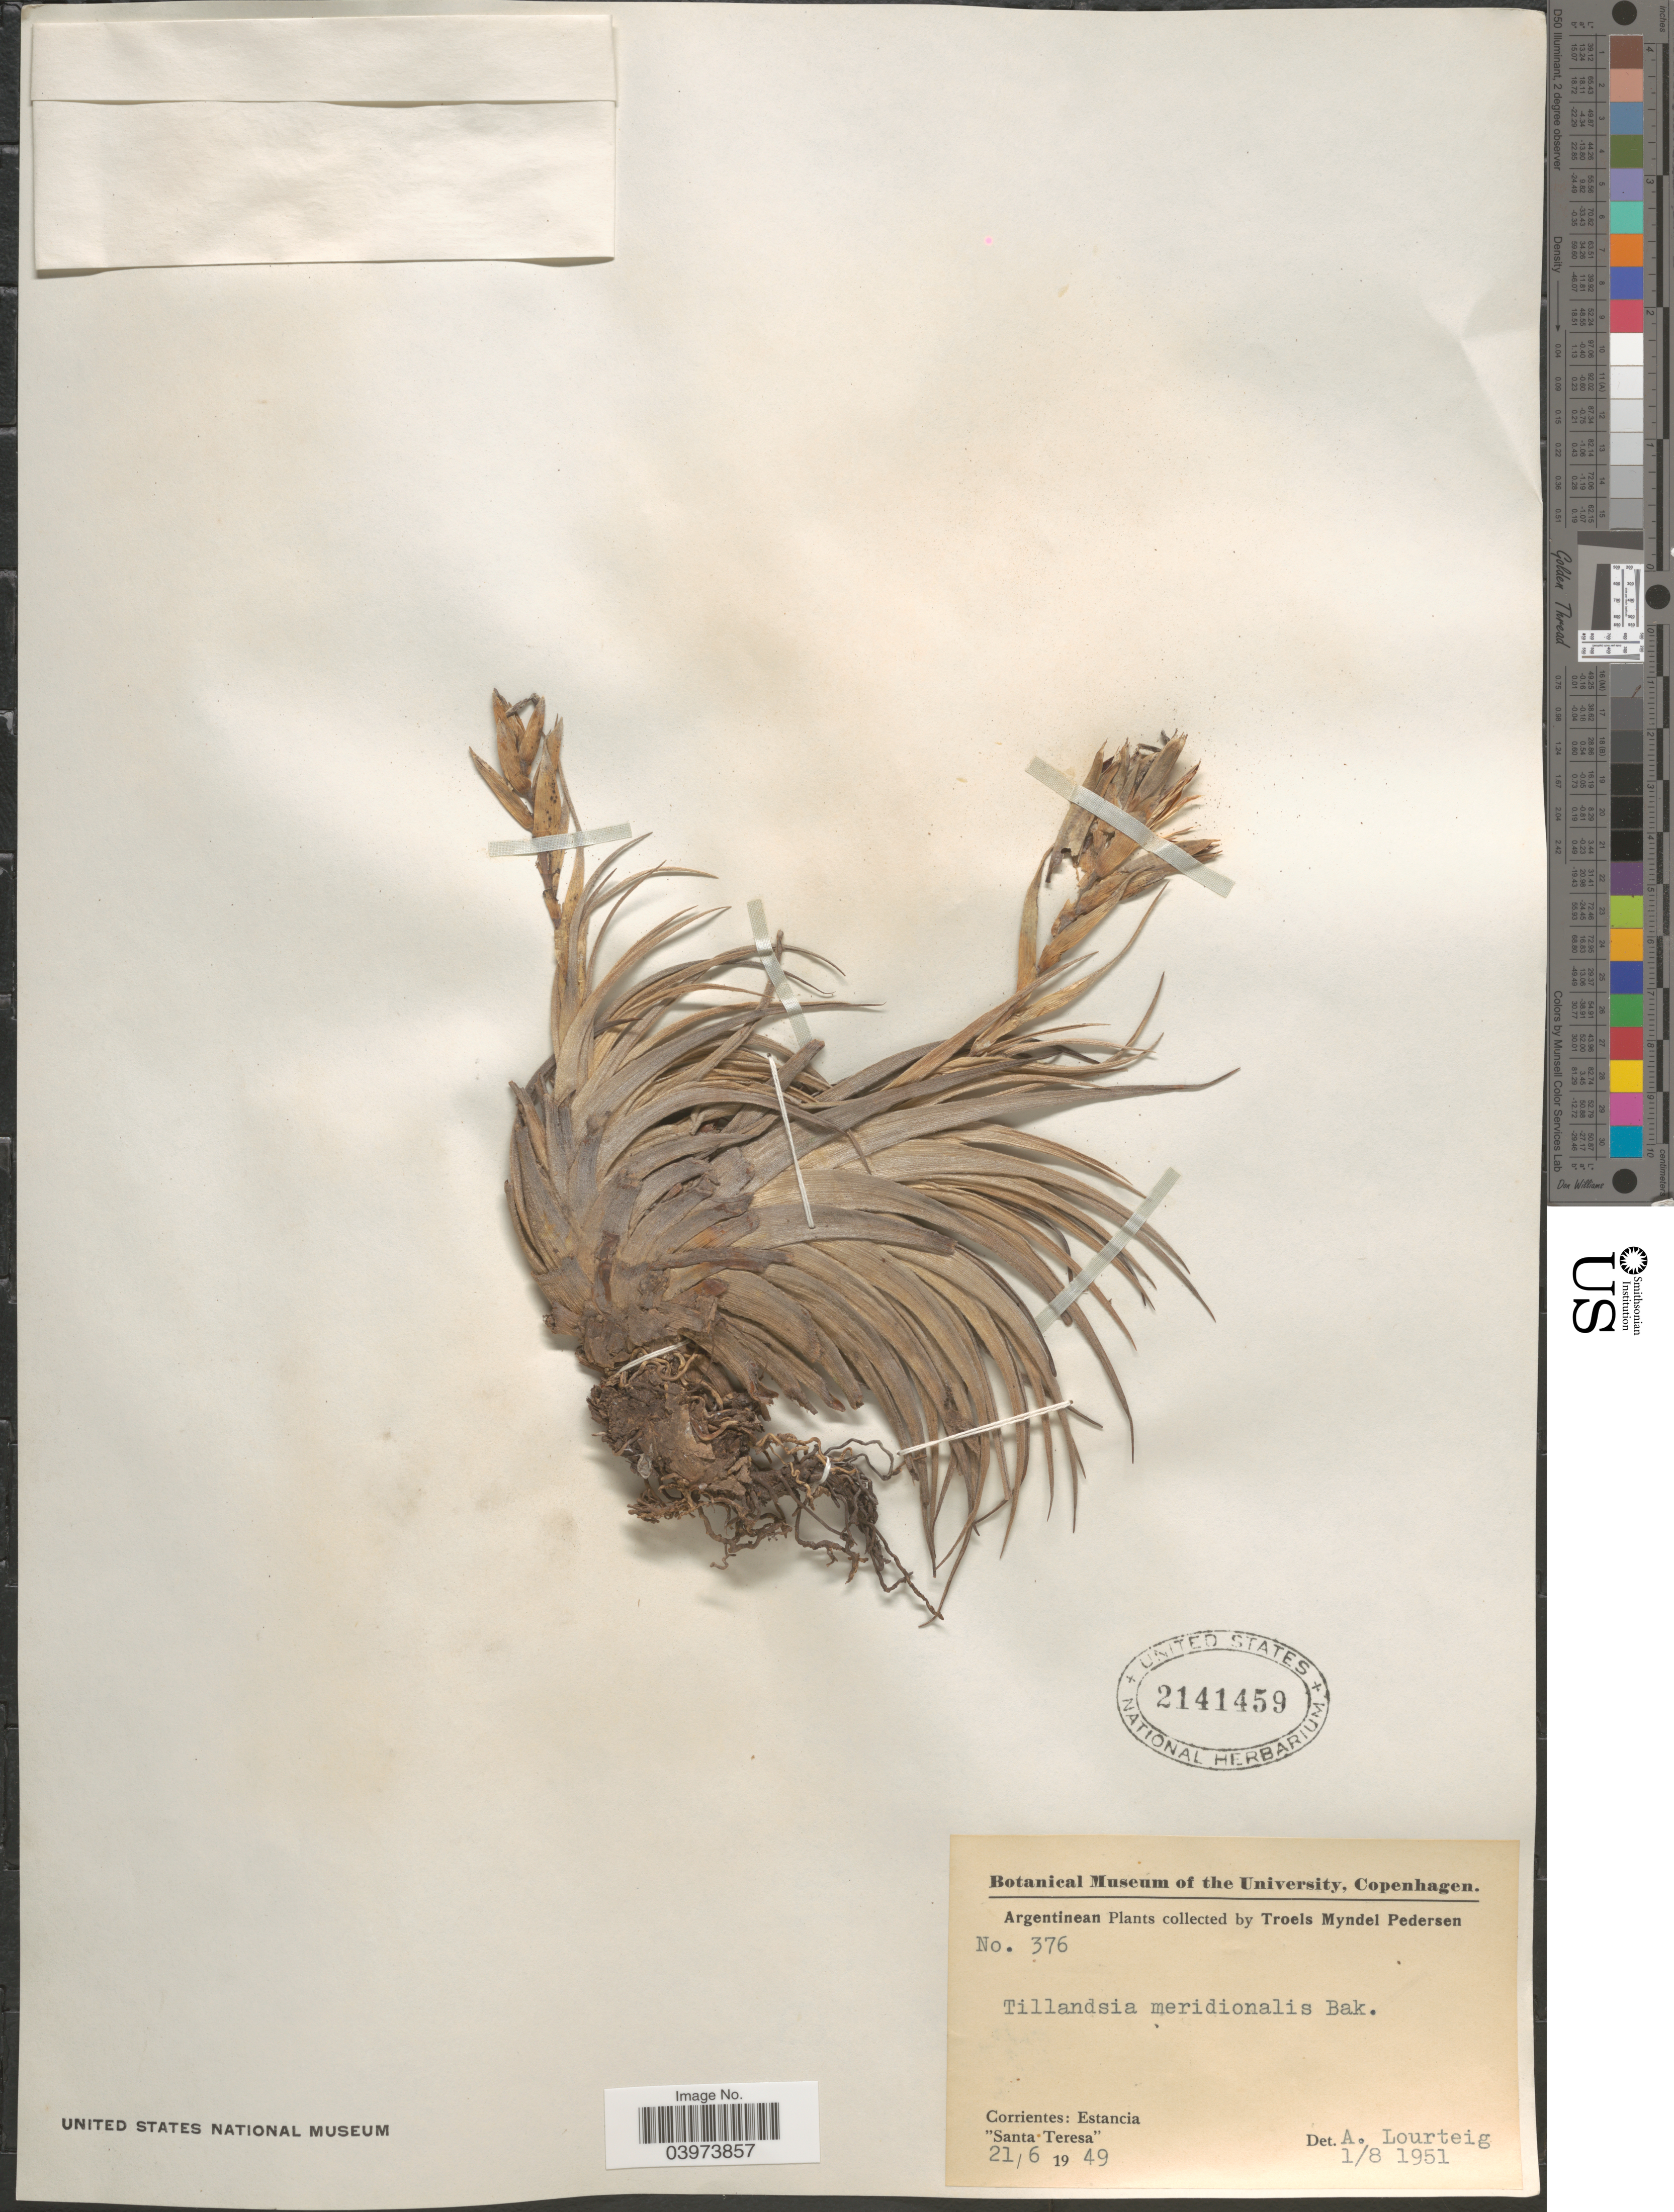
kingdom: Plantae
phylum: Tracheophyta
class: Liliopsida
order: Poales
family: Bromeliaceae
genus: Tillandsia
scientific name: Tillandsia meridionalis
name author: Baker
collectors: T. Pederson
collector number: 376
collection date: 1951-08-01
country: Argentina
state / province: Corrientes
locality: Estancia "Santa Teresa".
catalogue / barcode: US 2141459